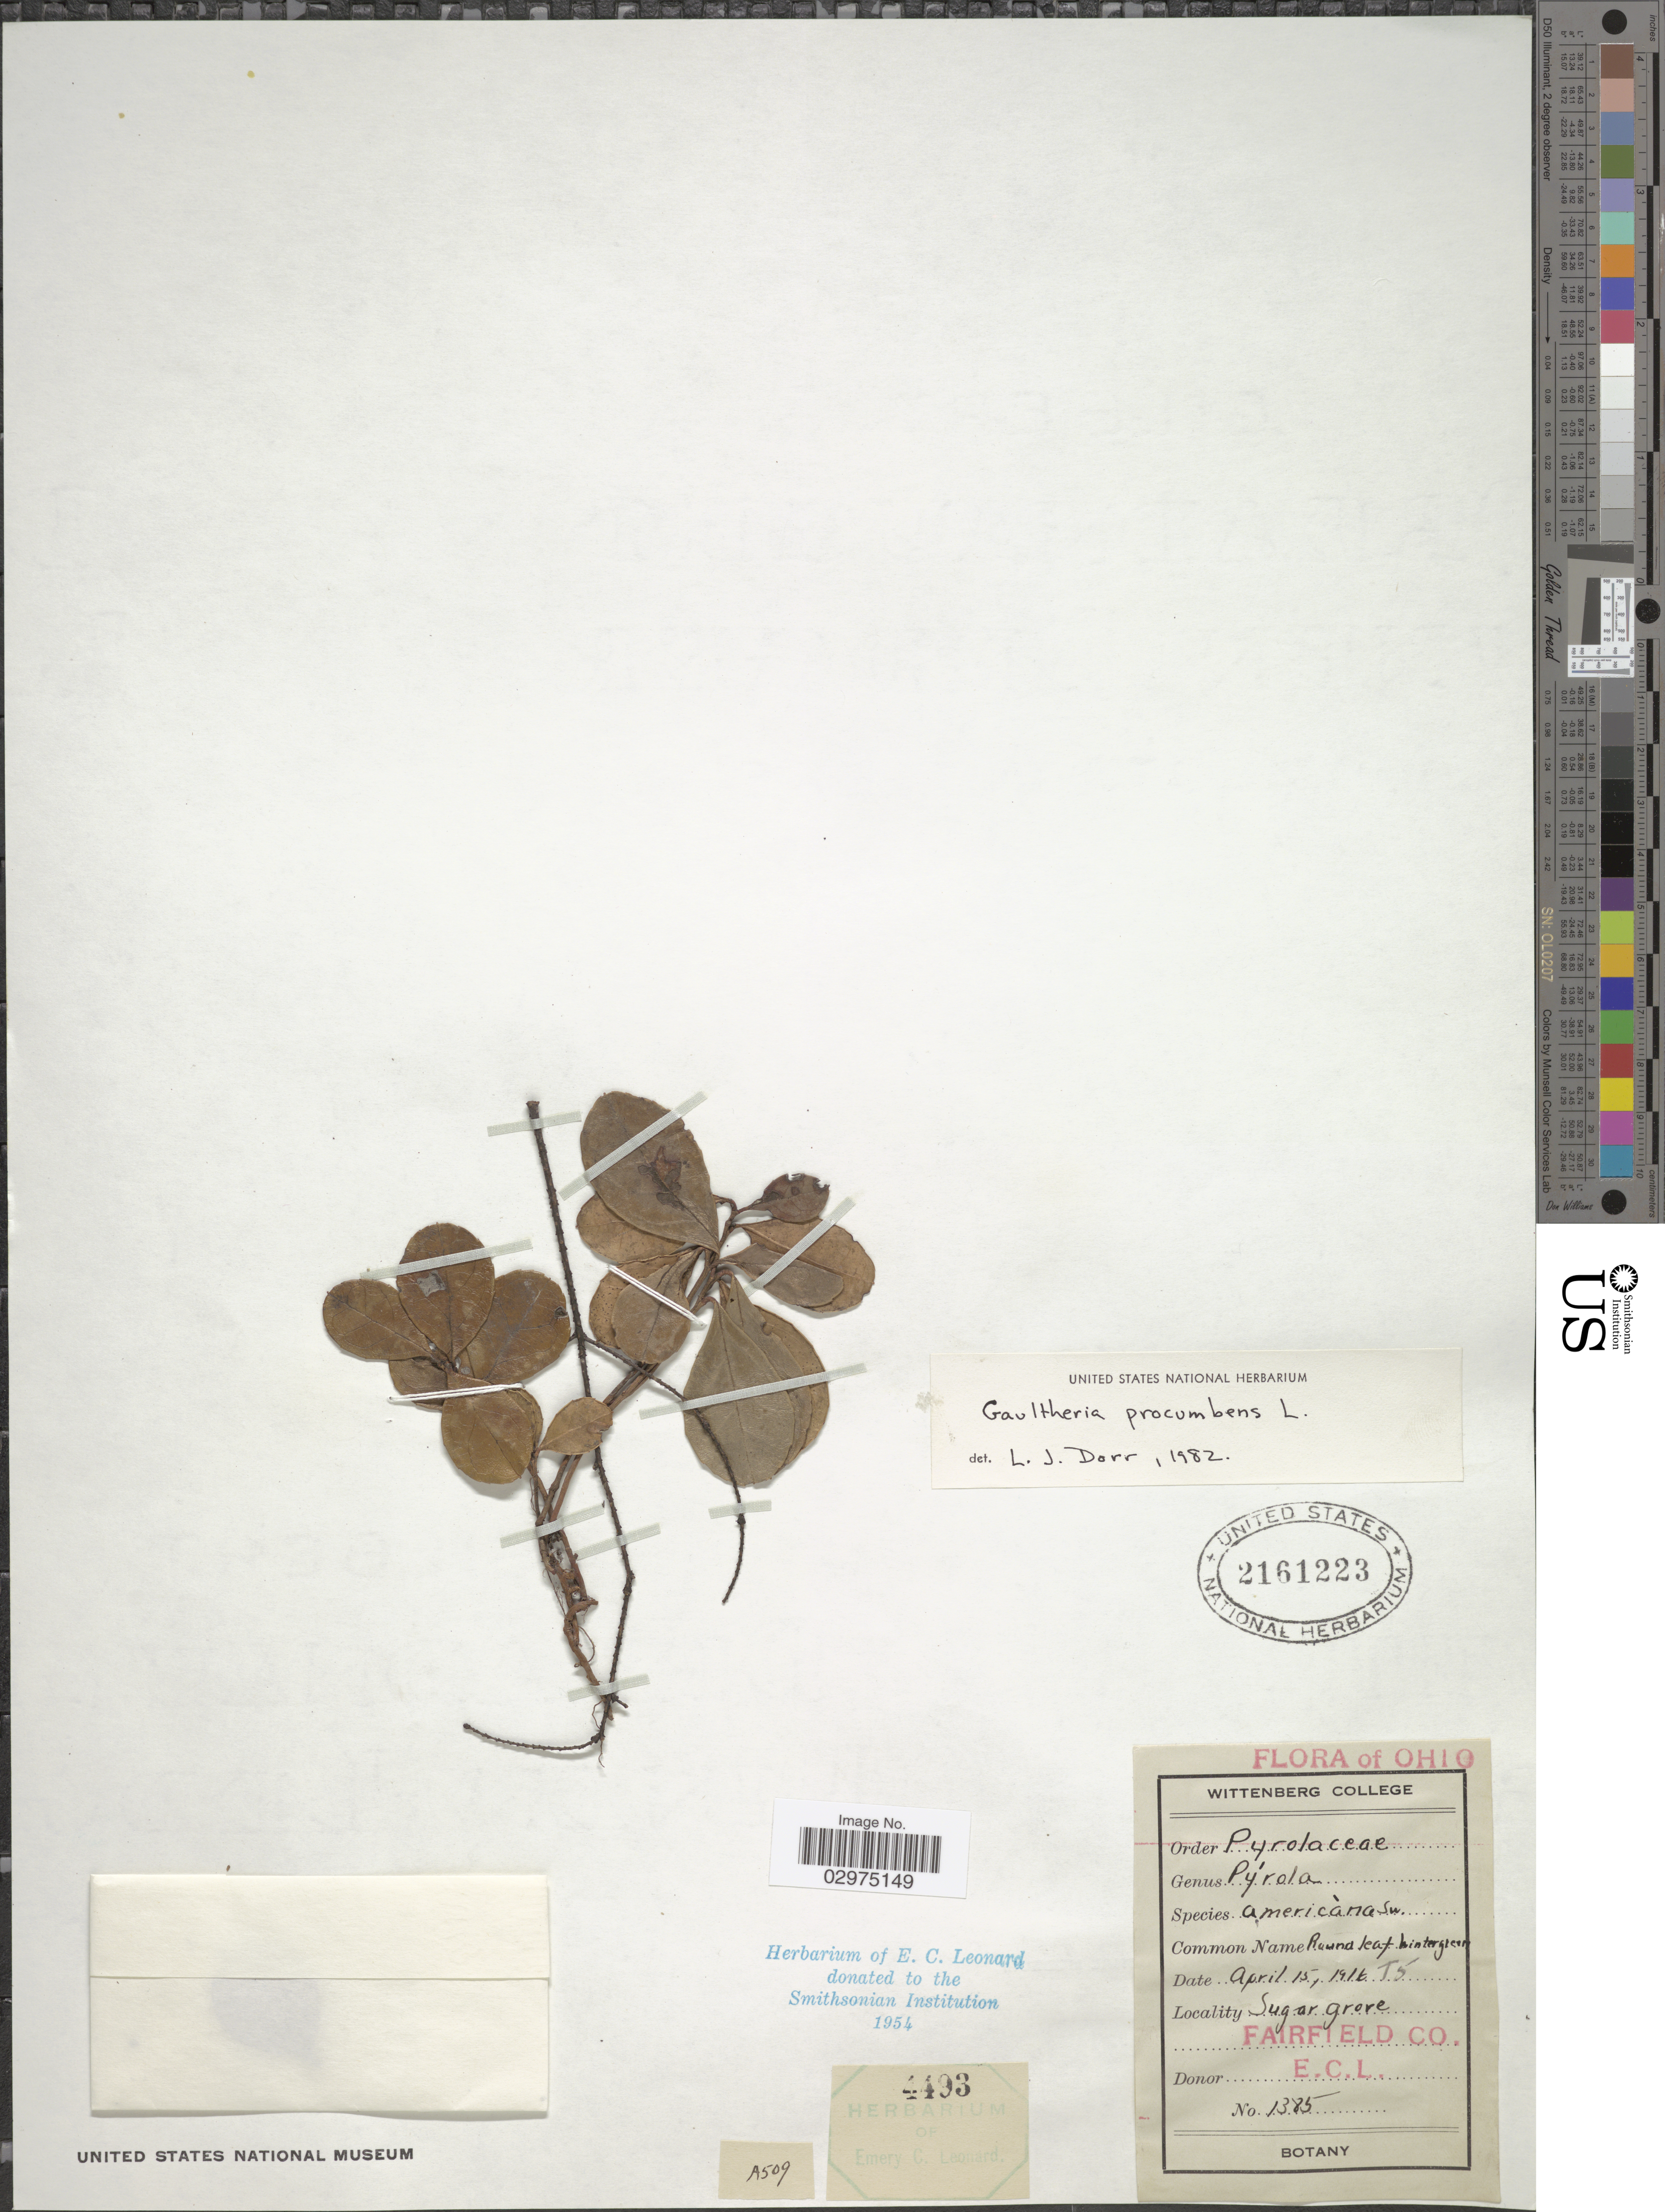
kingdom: Plantae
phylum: Tracheophyta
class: Magnoliopsida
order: Ericales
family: Ericaceae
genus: Gaultheria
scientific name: Gaultheria procumbens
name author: L.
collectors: E. C. Leonard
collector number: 1385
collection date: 1916-04-15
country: United States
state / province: Ohio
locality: Sugar grove. Fairfield Co.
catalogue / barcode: US 2161223